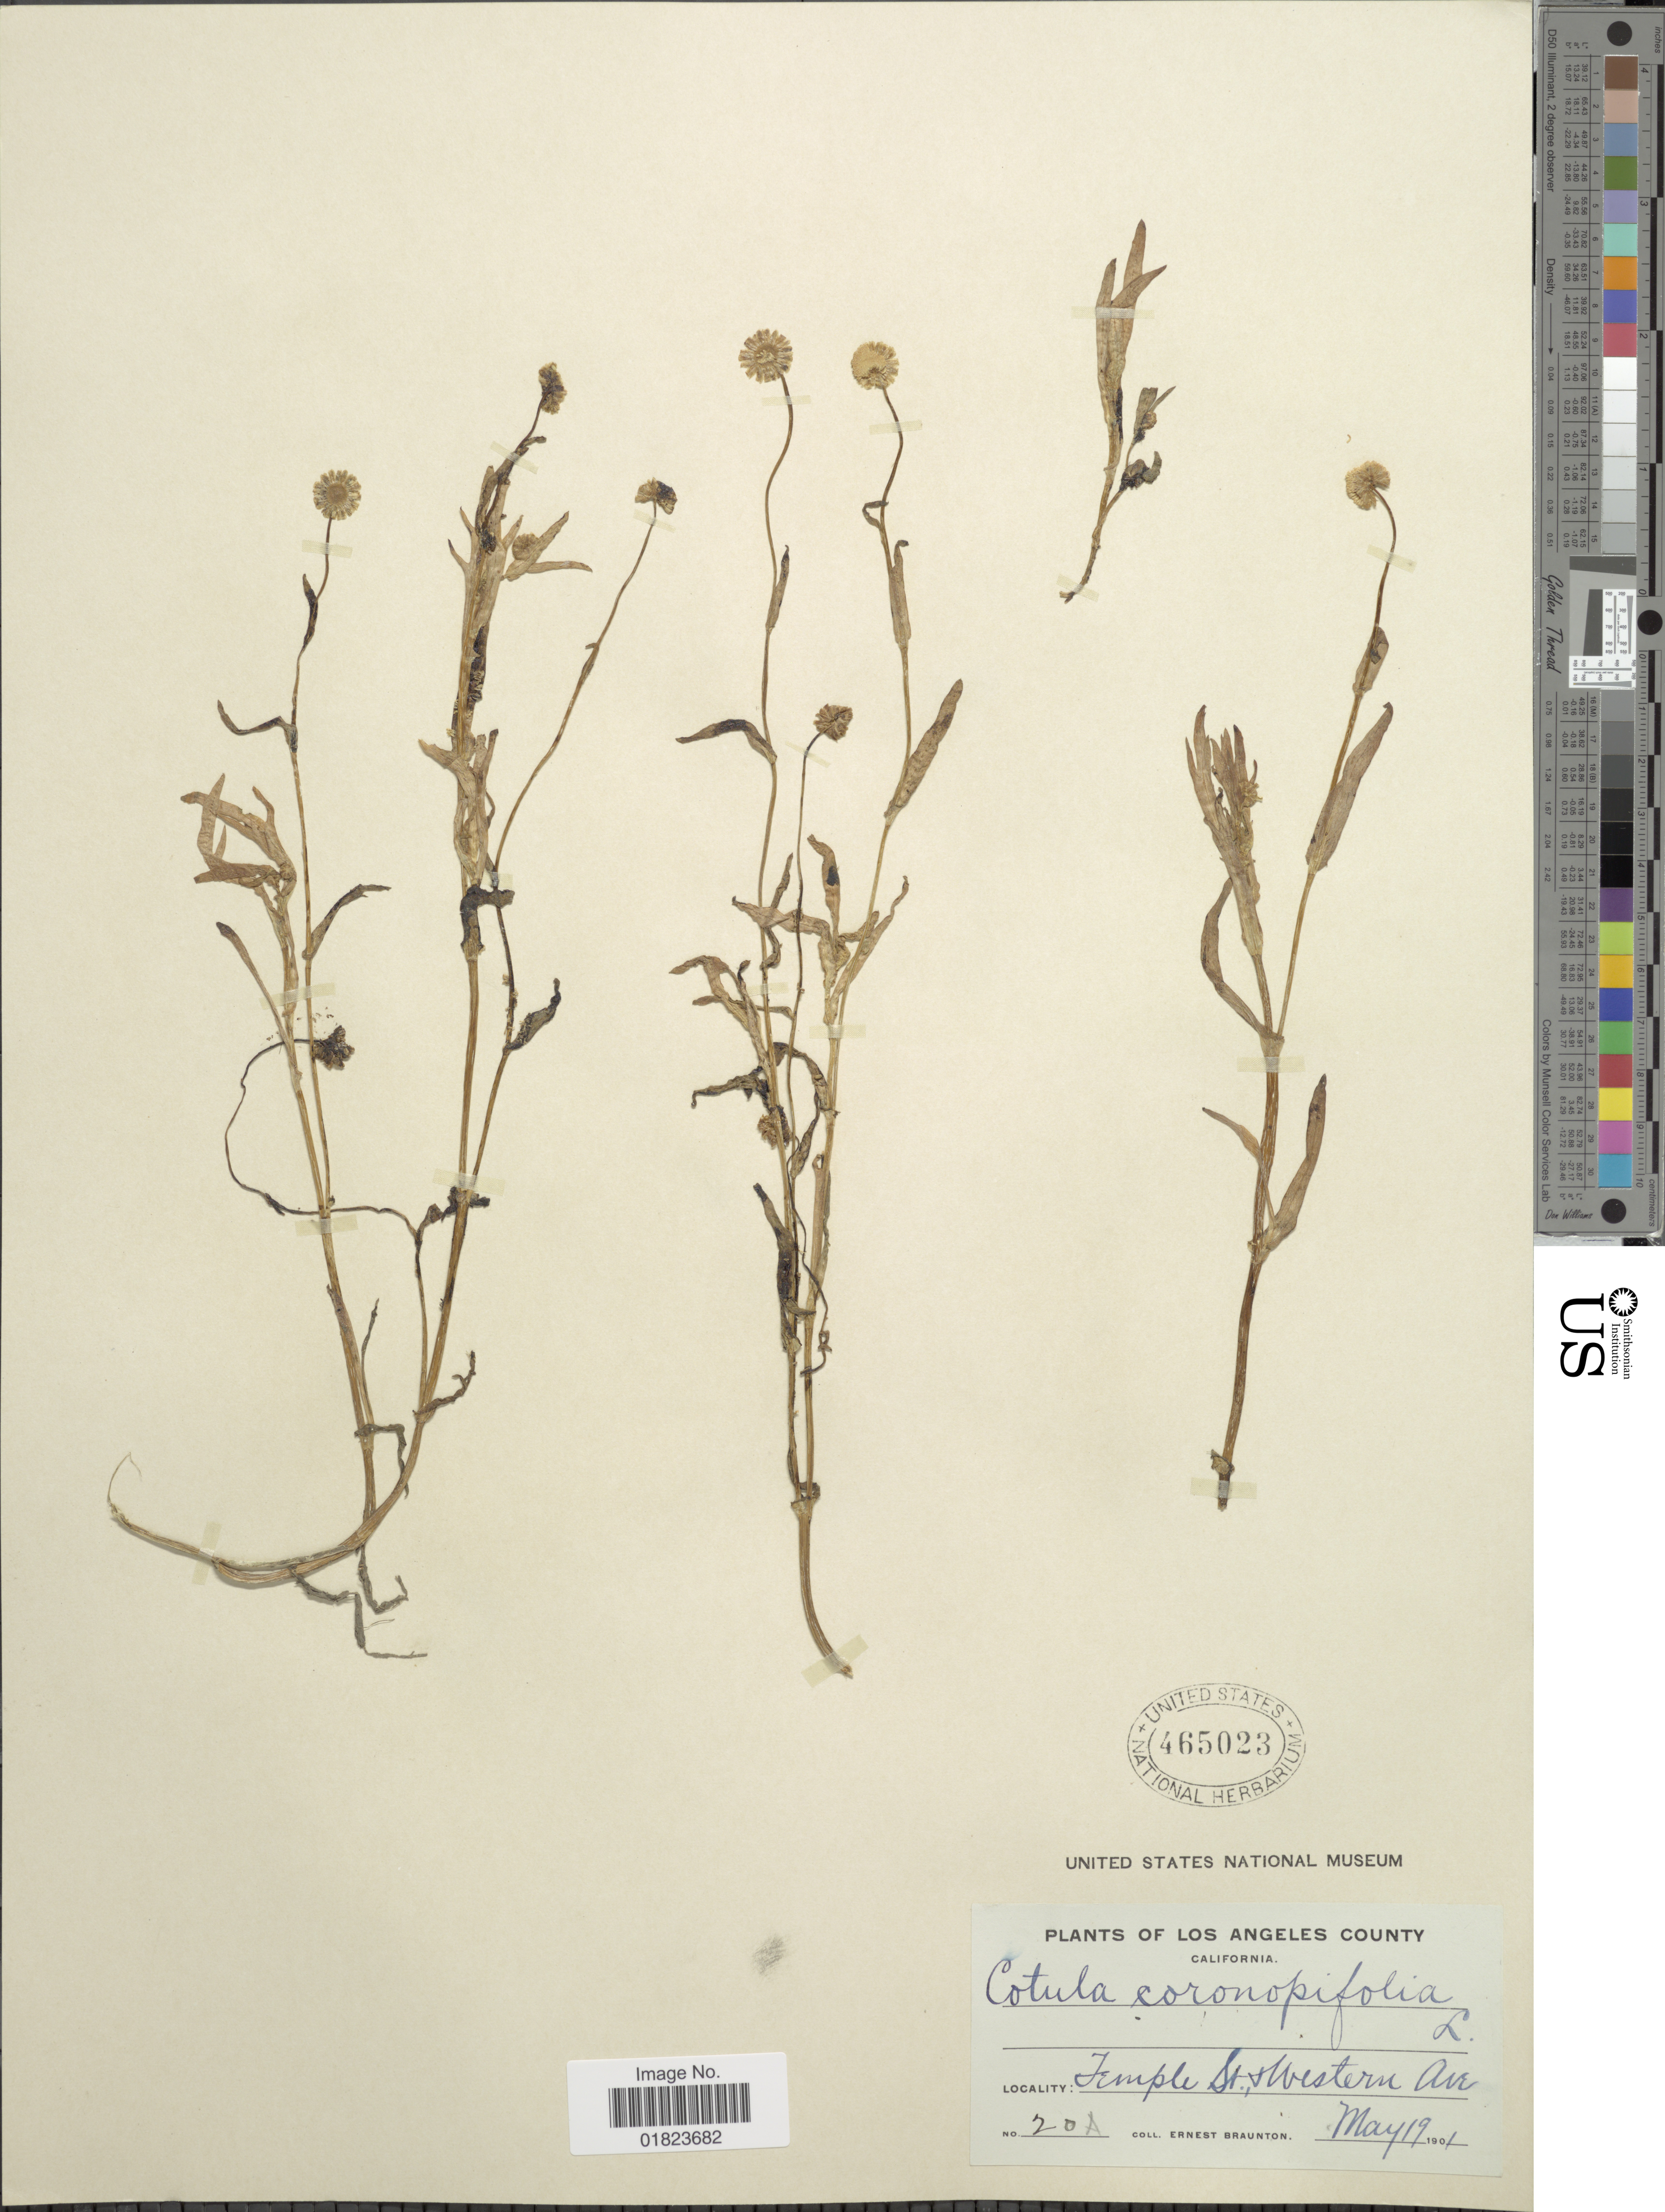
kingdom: Plantae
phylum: Tracheophyta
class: Magnoliopsida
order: Asterales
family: Asteraceae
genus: Cotula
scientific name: Cotula coronopifolia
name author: L.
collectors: E. Braunton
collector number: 20A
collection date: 1901-05-19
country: United States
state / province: California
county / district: Los Angeles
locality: Los Angeles County, California. Temple. St. Western Ave.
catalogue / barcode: US 465023